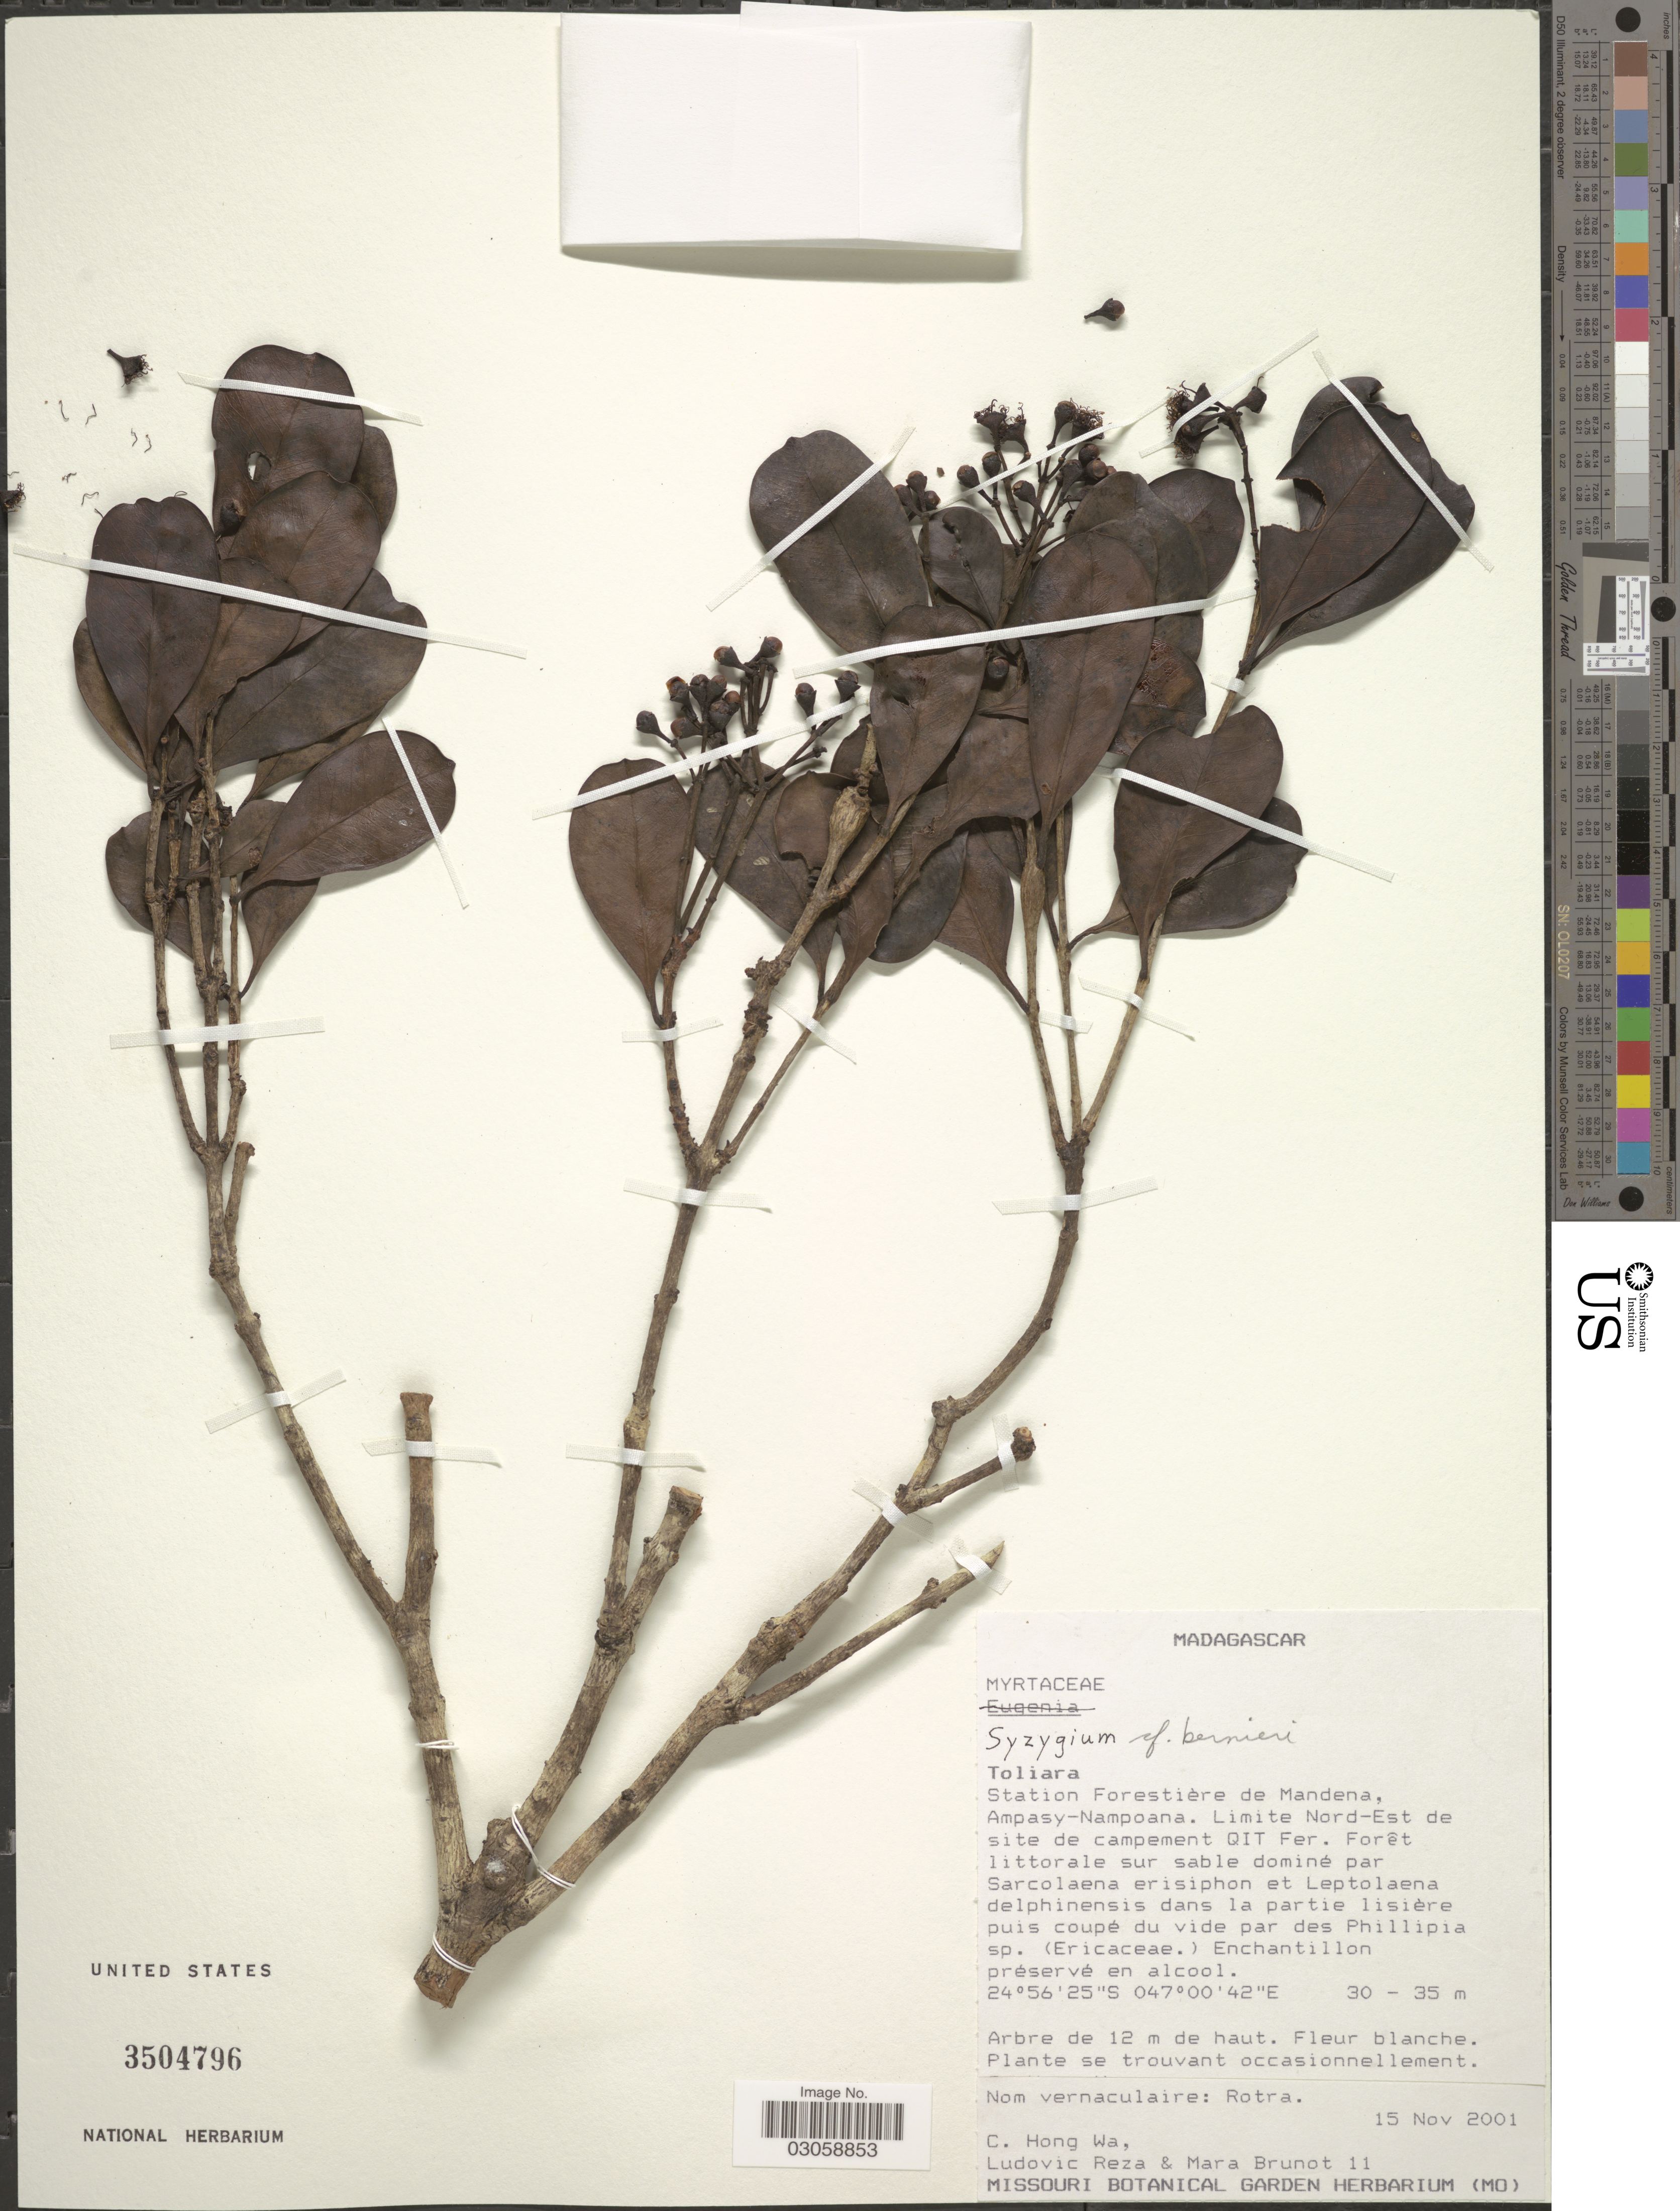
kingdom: Plantae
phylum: Tracheophyta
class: Magnoliopsida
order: Myrtales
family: Myrtaceae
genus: Syzygium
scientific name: Syzygium bernieri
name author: (Baill. ex Drake) Labat & G.E. Schatz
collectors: C. Hong-Wa, L. Reza & M. Brunot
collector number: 11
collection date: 2001-11-15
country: Madagascar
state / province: Anosy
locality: Station Forestiére de Mandena, Ampasy-Nampoana, Limite Nord-Est de site de campement QIT Fer.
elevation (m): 30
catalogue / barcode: US 3504796